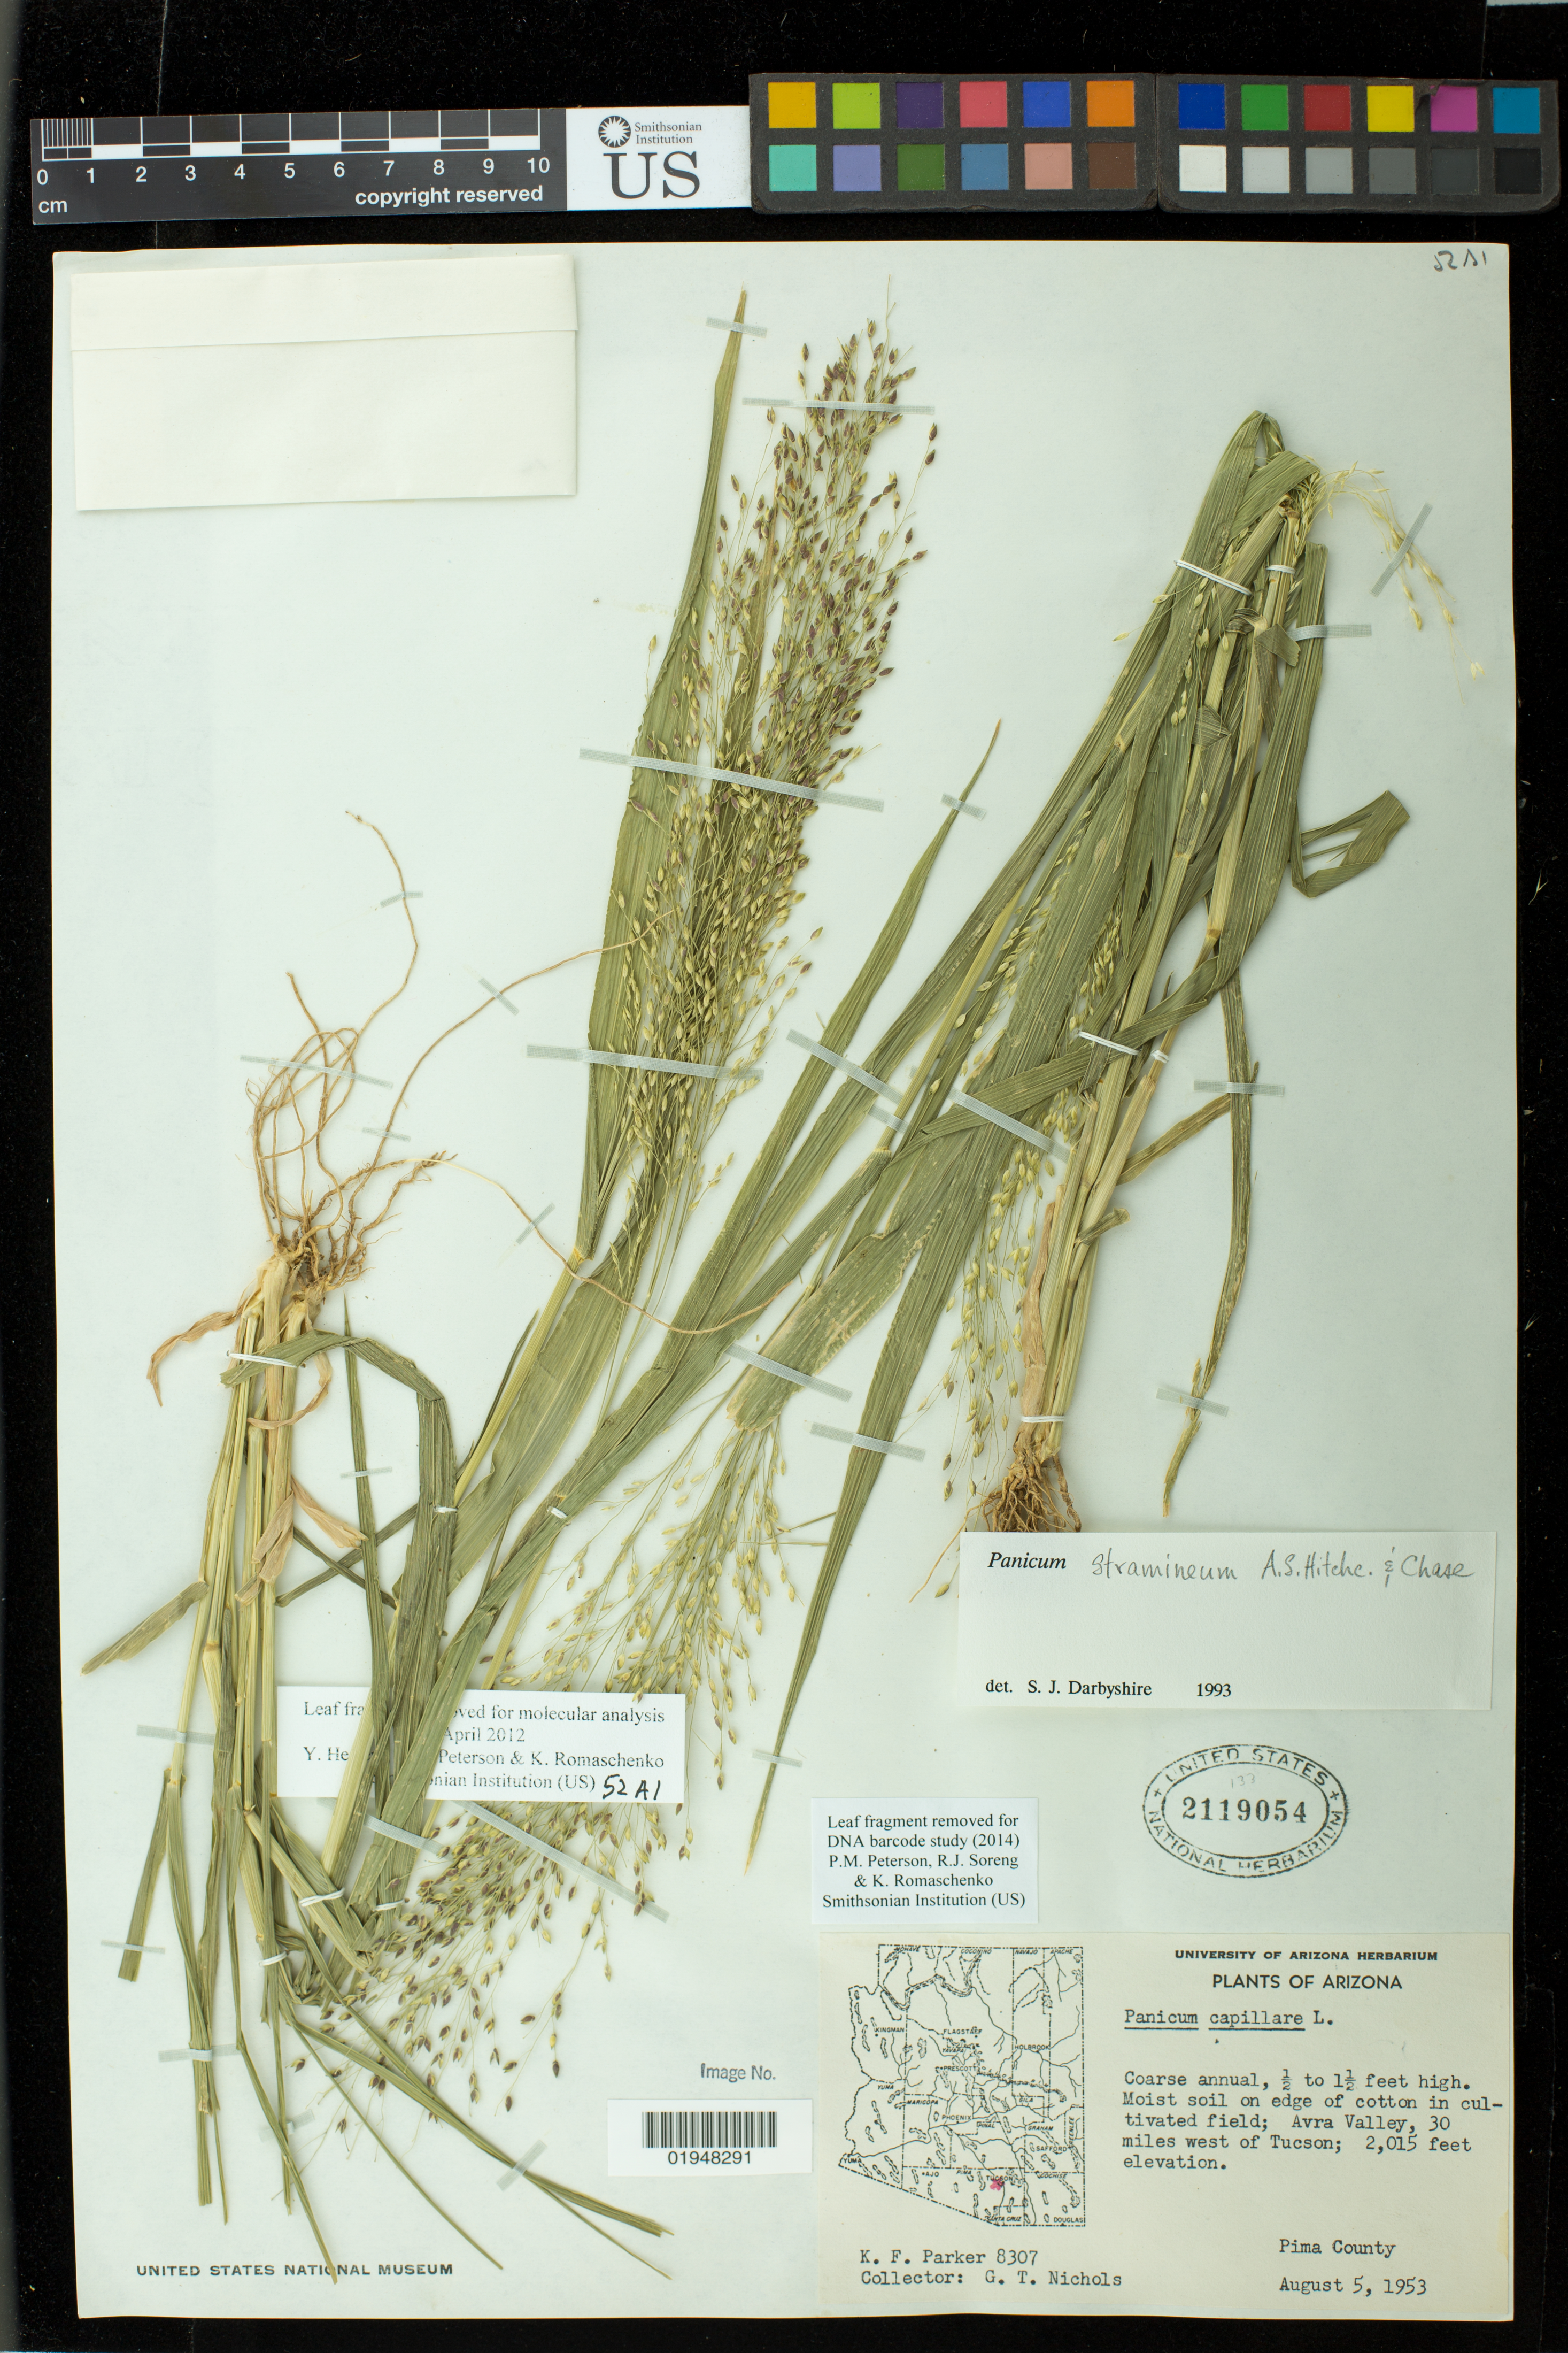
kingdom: Plantae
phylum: Tracheophyta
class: Liliopsida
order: Poales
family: Poaceae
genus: Panicum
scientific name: Panicum stramineum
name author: Hitchc. & Chase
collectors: K. F. Parker & G. Nichols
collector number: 8307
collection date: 1953-08-05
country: United States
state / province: Arizona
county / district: Pima County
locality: Avra Valley, 30 miles west of Tucson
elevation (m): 614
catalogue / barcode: US 2119054